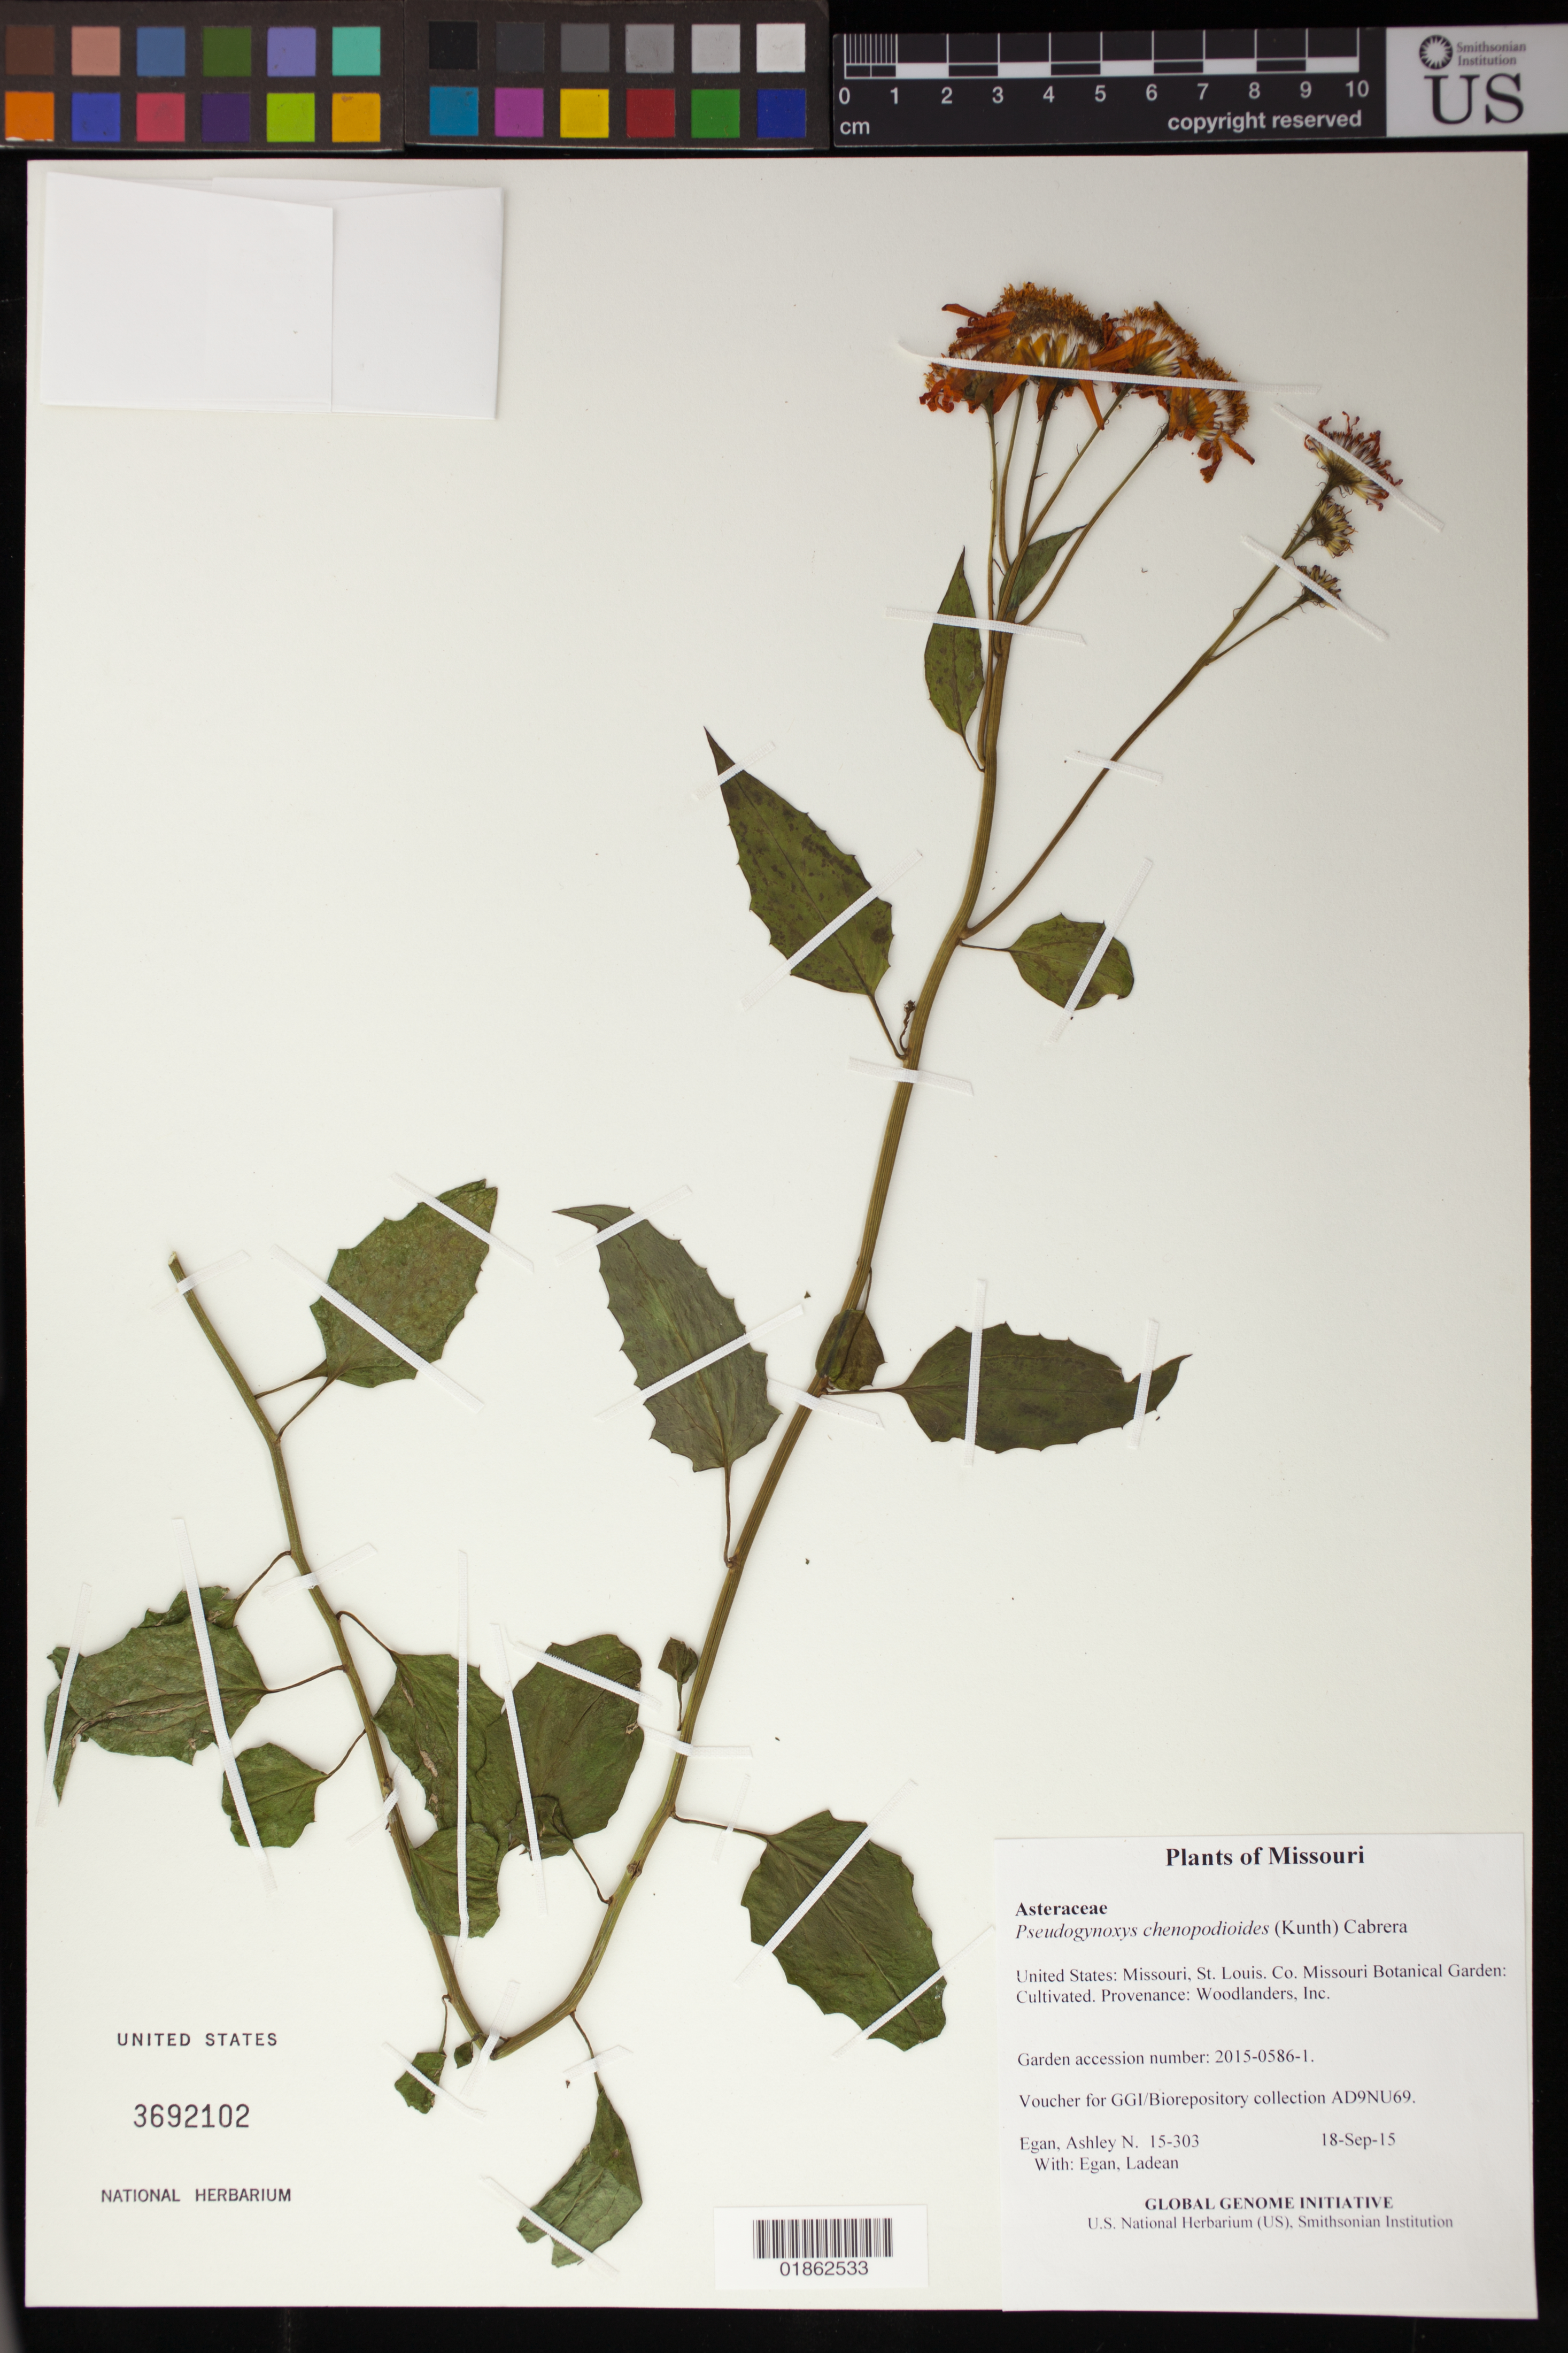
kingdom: Plantae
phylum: Tracheophyta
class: Magnoliopsida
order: Asterales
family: Asteraceae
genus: Pseudogynoxys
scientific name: Pseudogynoxys chenopodioides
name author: (Kunth) Cabrera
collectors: A. N. Egan & L. Egan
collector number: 15-303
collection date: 2015-09-18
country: United States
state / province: Missouri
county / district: St. Louis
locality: Missouri Botanical Garden: Cultivated. Provenance: Woodlanders, Inc.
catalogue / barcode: US 3692102